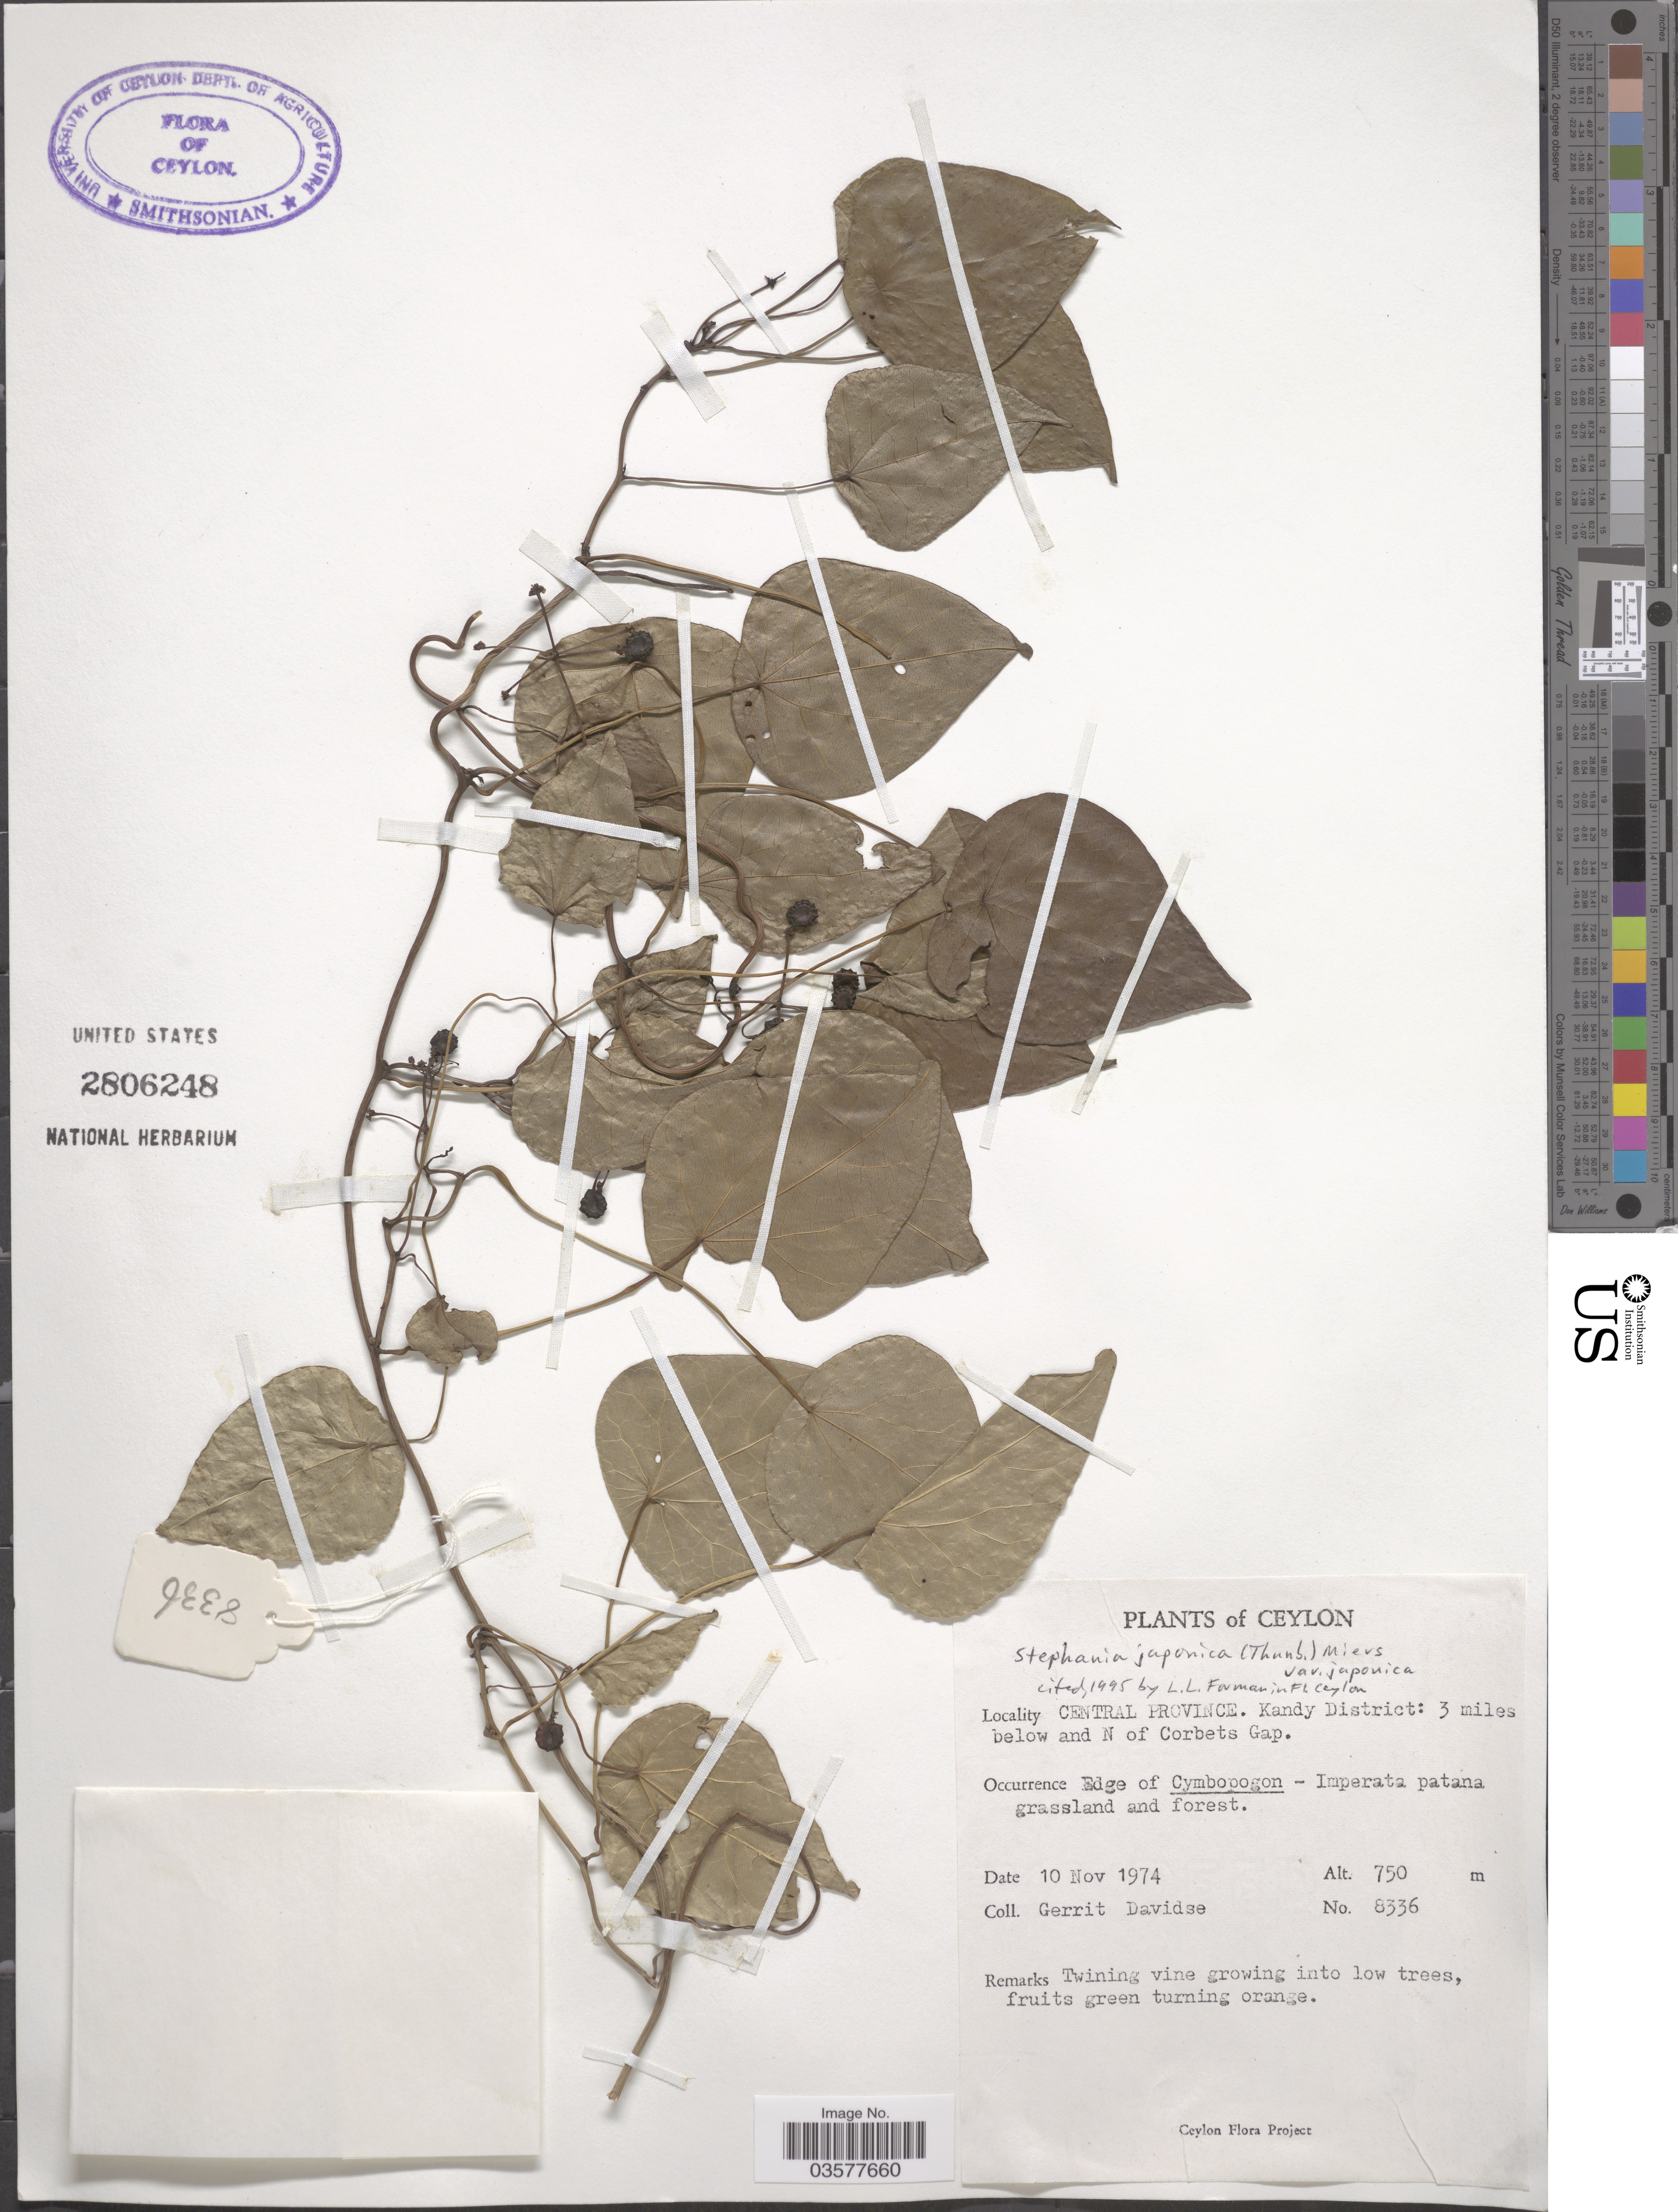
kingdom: Plantae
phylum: Tracheophyta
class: Magnoliopsida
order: Ranunculales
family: Menispermaceae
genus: Stephania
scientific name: Stephania japonica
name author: (Thunb.) Miers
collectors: G. Davidse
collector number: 8336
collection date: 1974-11-10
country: Sri Lanka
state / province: Central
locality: Ceylon. Kandy District: 3 miles below and N of Corbes Gap.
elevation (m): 750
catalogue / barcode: US 2806248